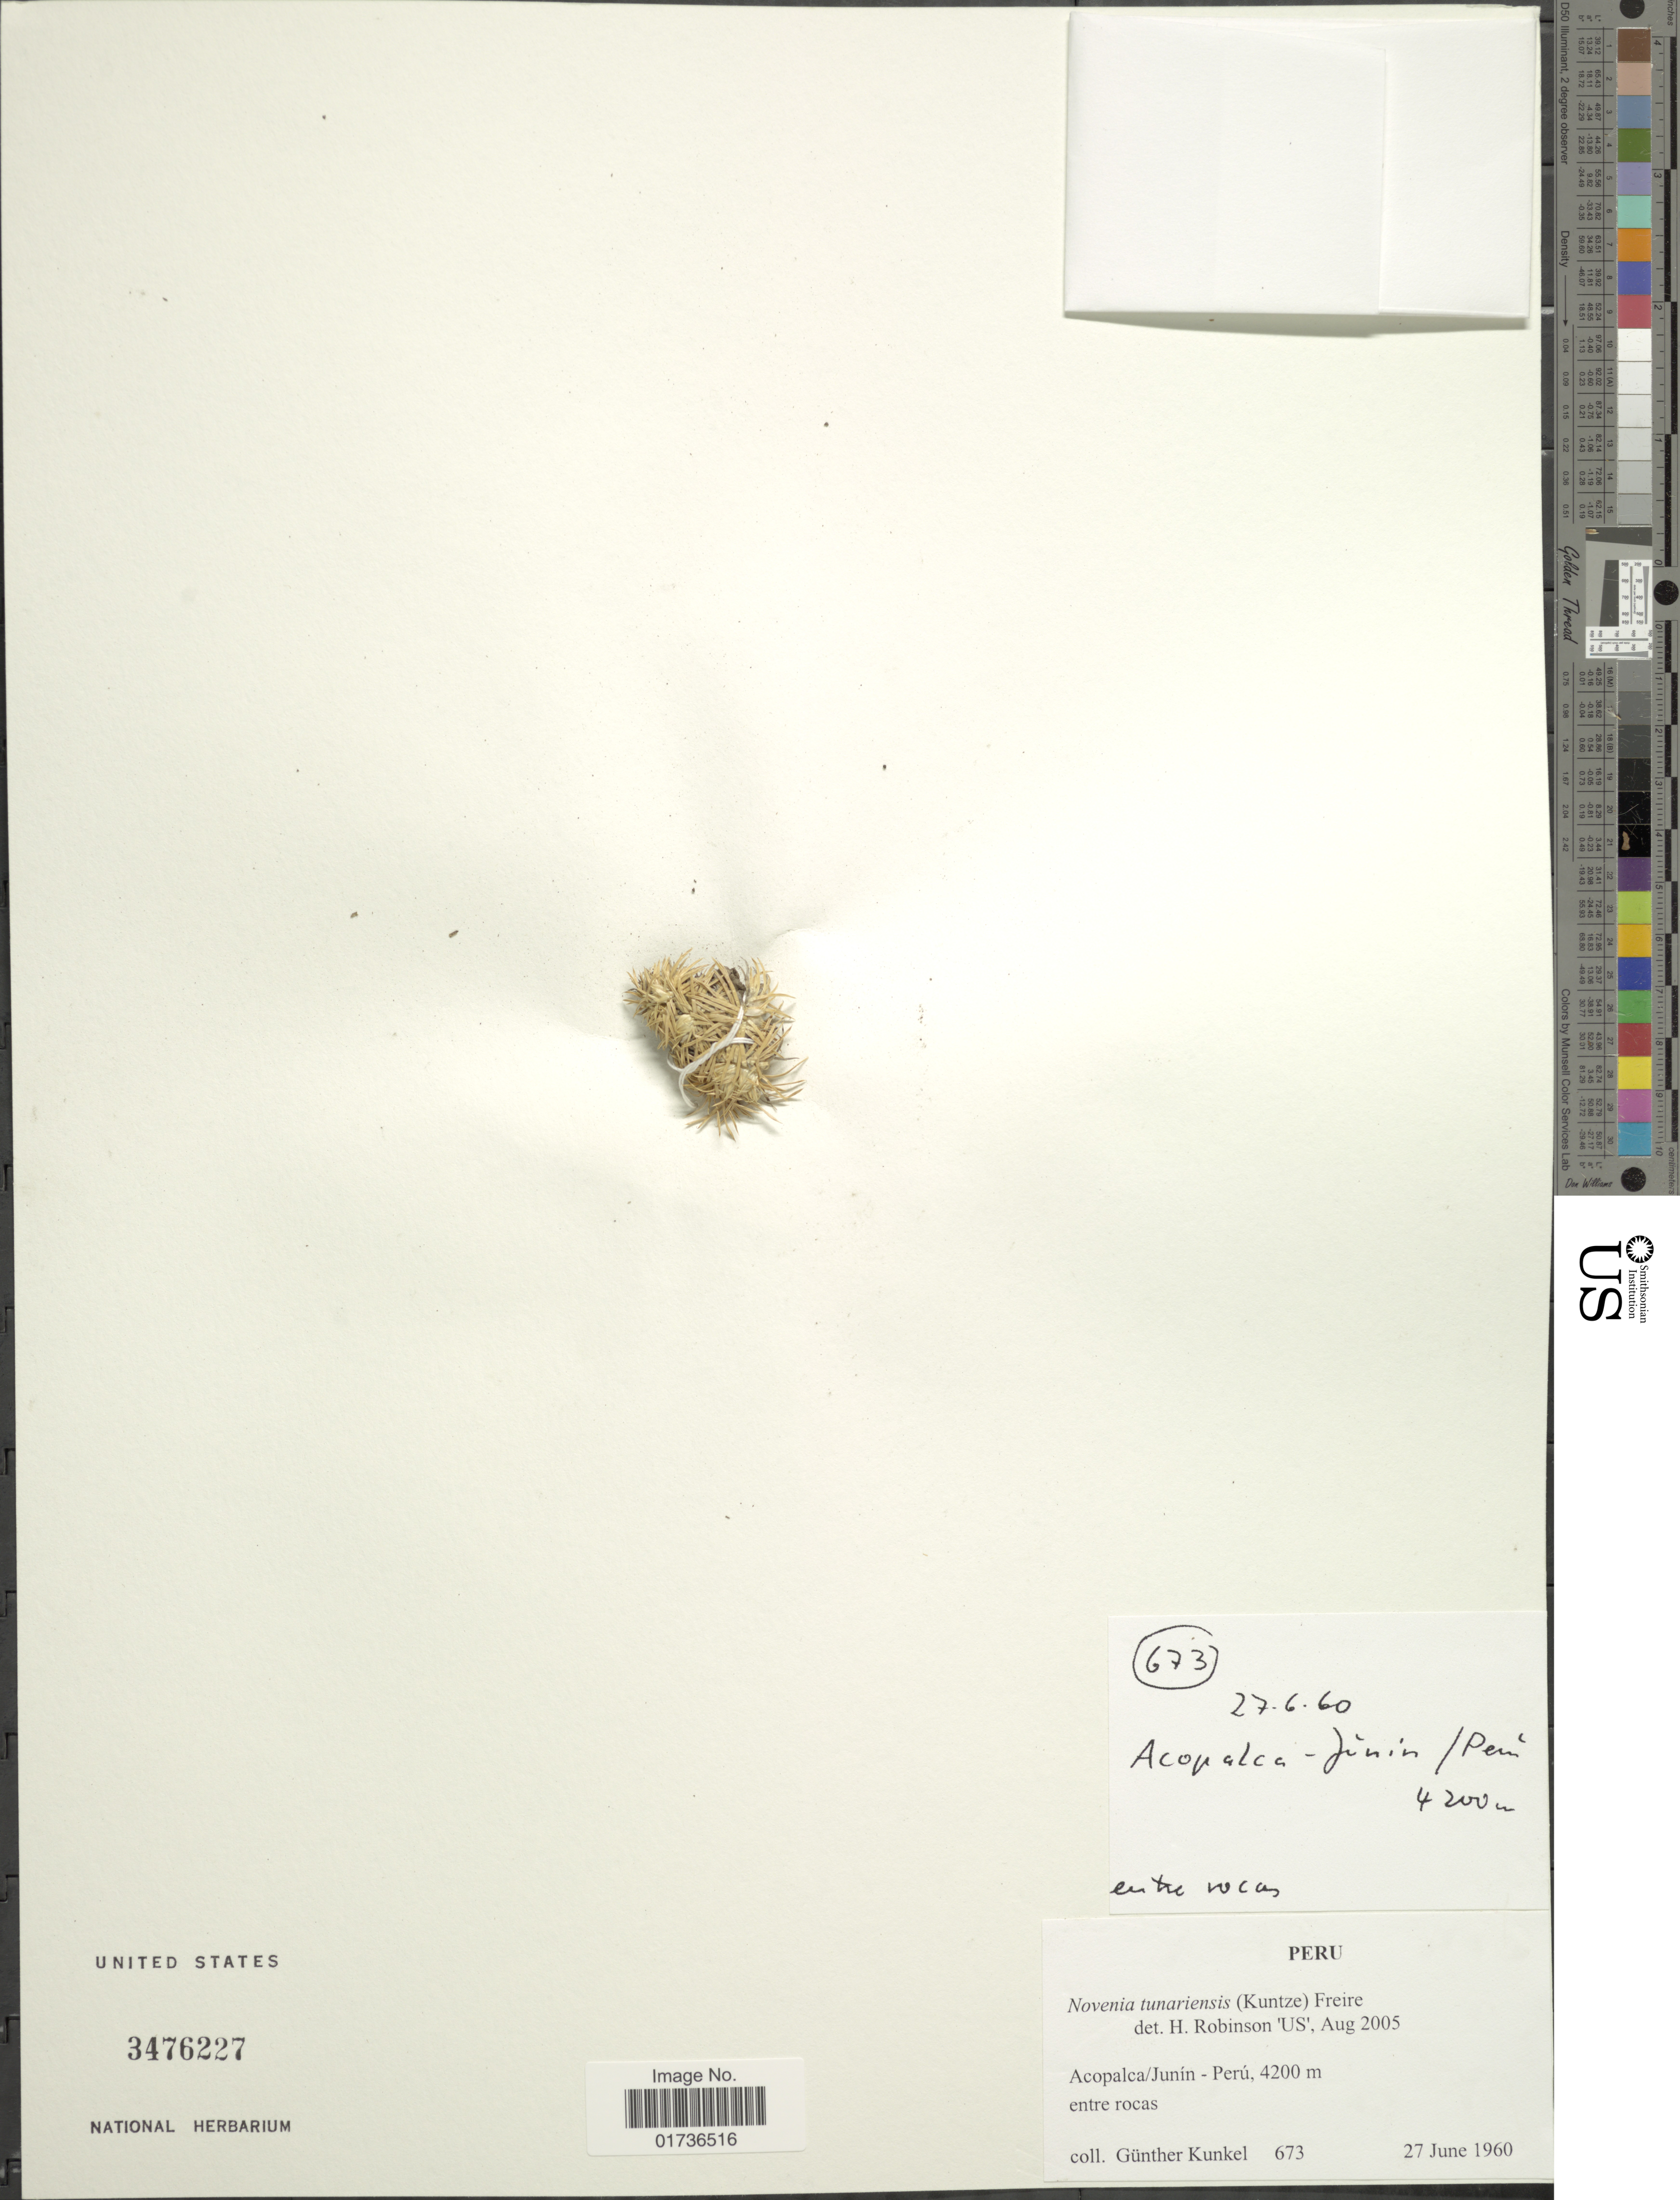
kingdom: Plantae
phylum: Tracheophyta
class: Magnoliopsida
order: Asterales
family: Asteraceae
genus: Novenia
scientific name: Novenia acaulis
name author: (Benth. & Hook. f. ex B.D. Jacks.) S.E. Freire & F.H. Hellw.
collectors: G. Kunkel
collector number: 673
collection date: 1960-06-27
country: Peru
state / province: Junín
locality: Acopalca, entre rocas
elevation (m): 4200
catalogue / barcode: US 3476227